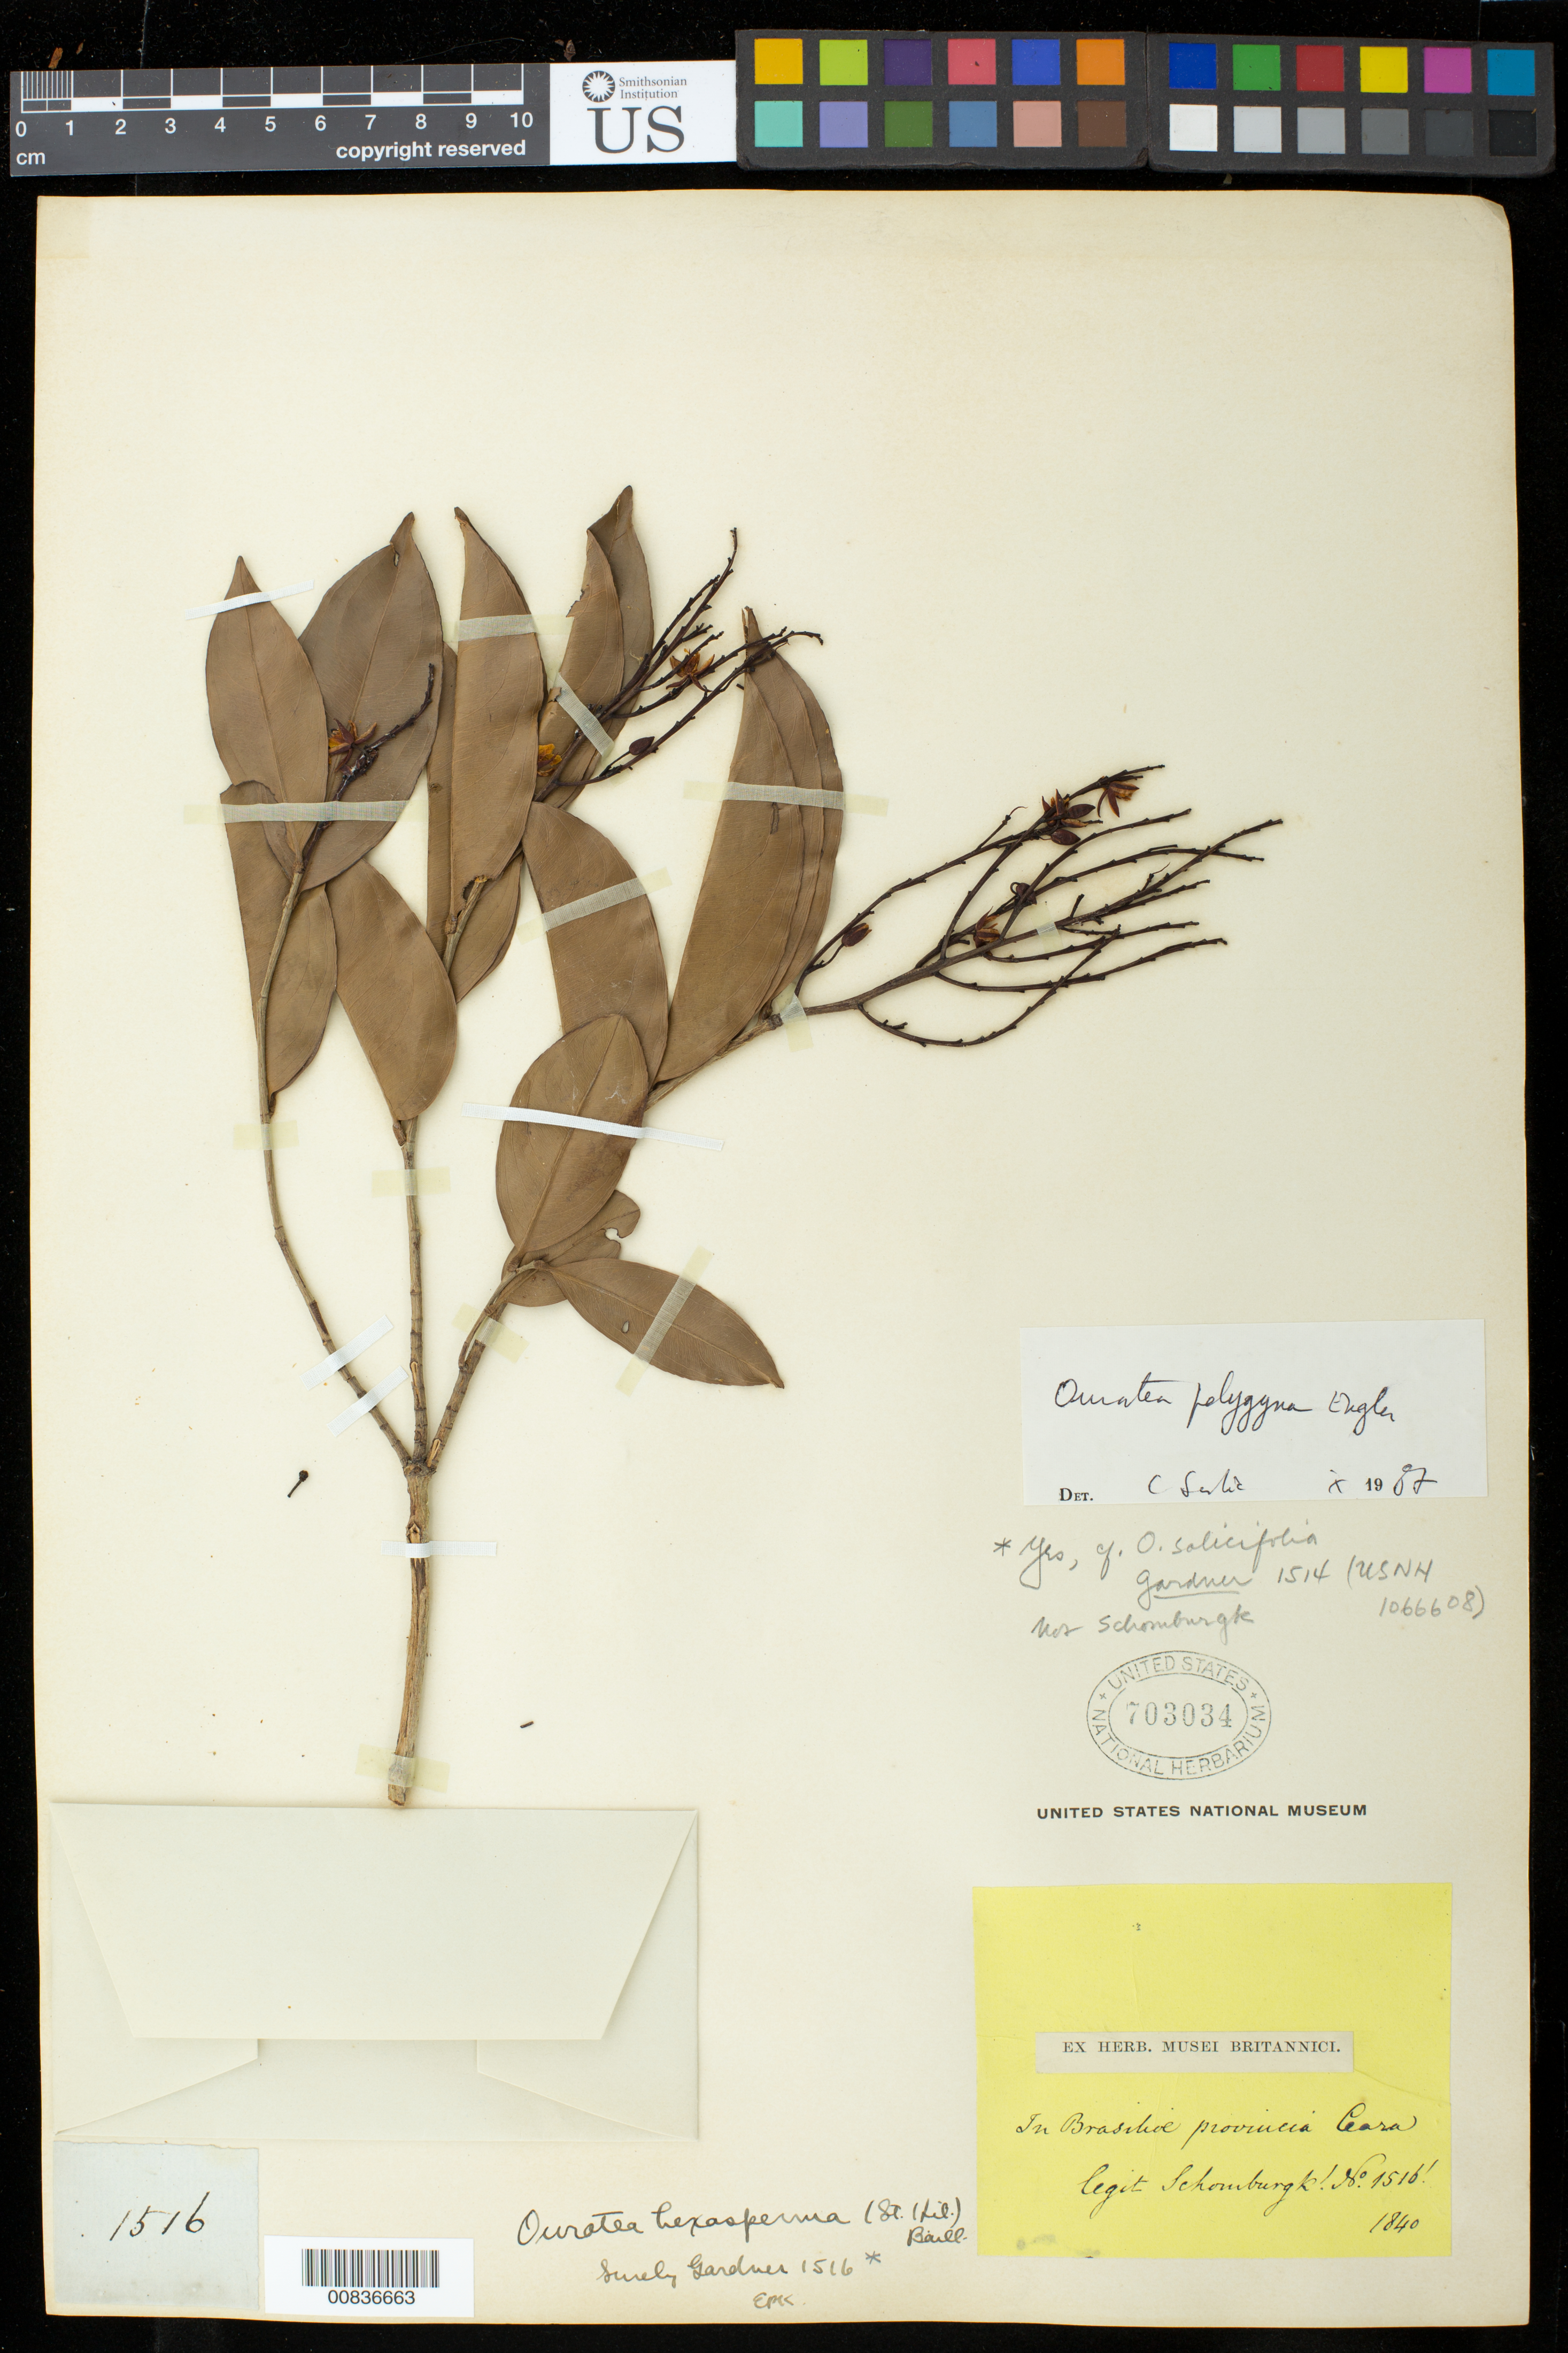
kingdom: Plantae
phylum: Tracheophyta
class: Magnoliopsida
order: Malpighiales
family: Ochnaceae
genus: Ouratea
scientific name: Ouratea polygyna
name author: Engl.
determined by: Sastre, C. H. L.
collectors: -- Schomburgk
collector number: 1516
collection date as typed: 1840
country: Guyana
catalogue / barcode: US 703034